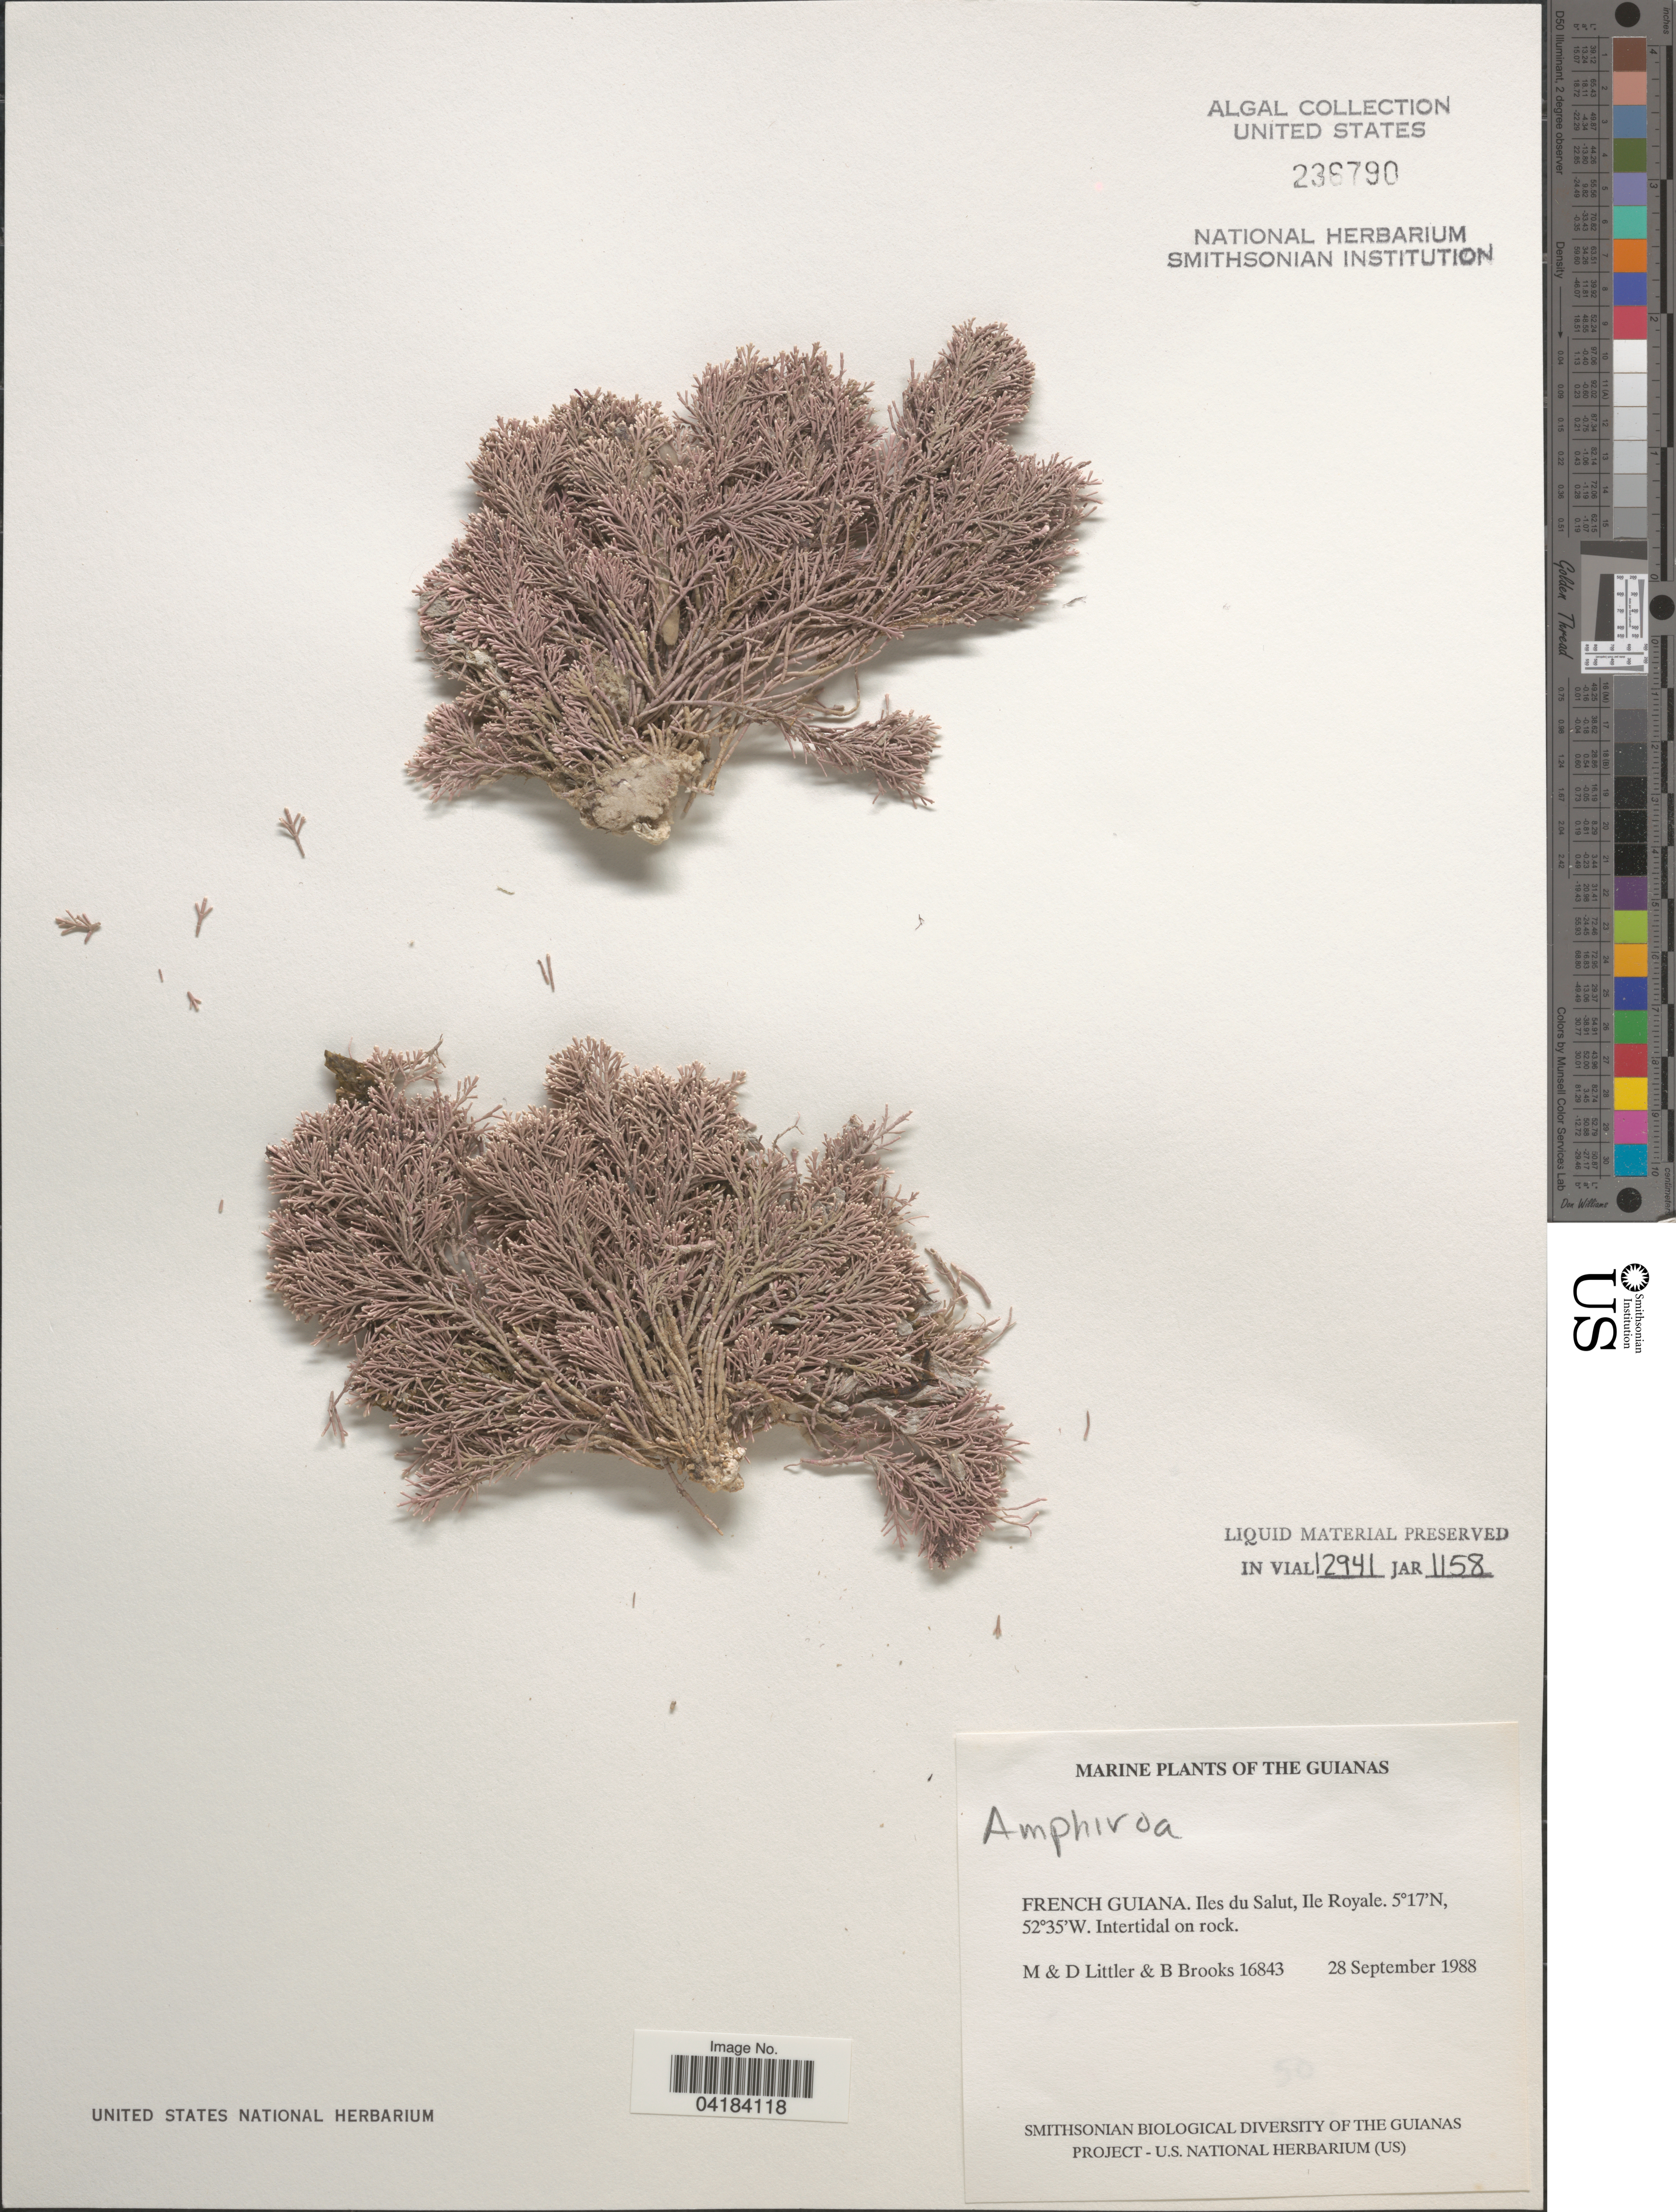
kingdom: Plantae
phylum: Rhodophyta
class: Florideophyceae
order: Corallinales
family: Lithophyllaceae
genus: Amphiroa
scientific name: Amphiroa sp.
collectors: M. Littler, D. S. Littler & B. Brooks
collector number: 16843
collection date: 1988-09-28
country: French Guiana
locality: The Guianas. Iles du Salut, Ile Royale.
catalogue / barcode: US 236790